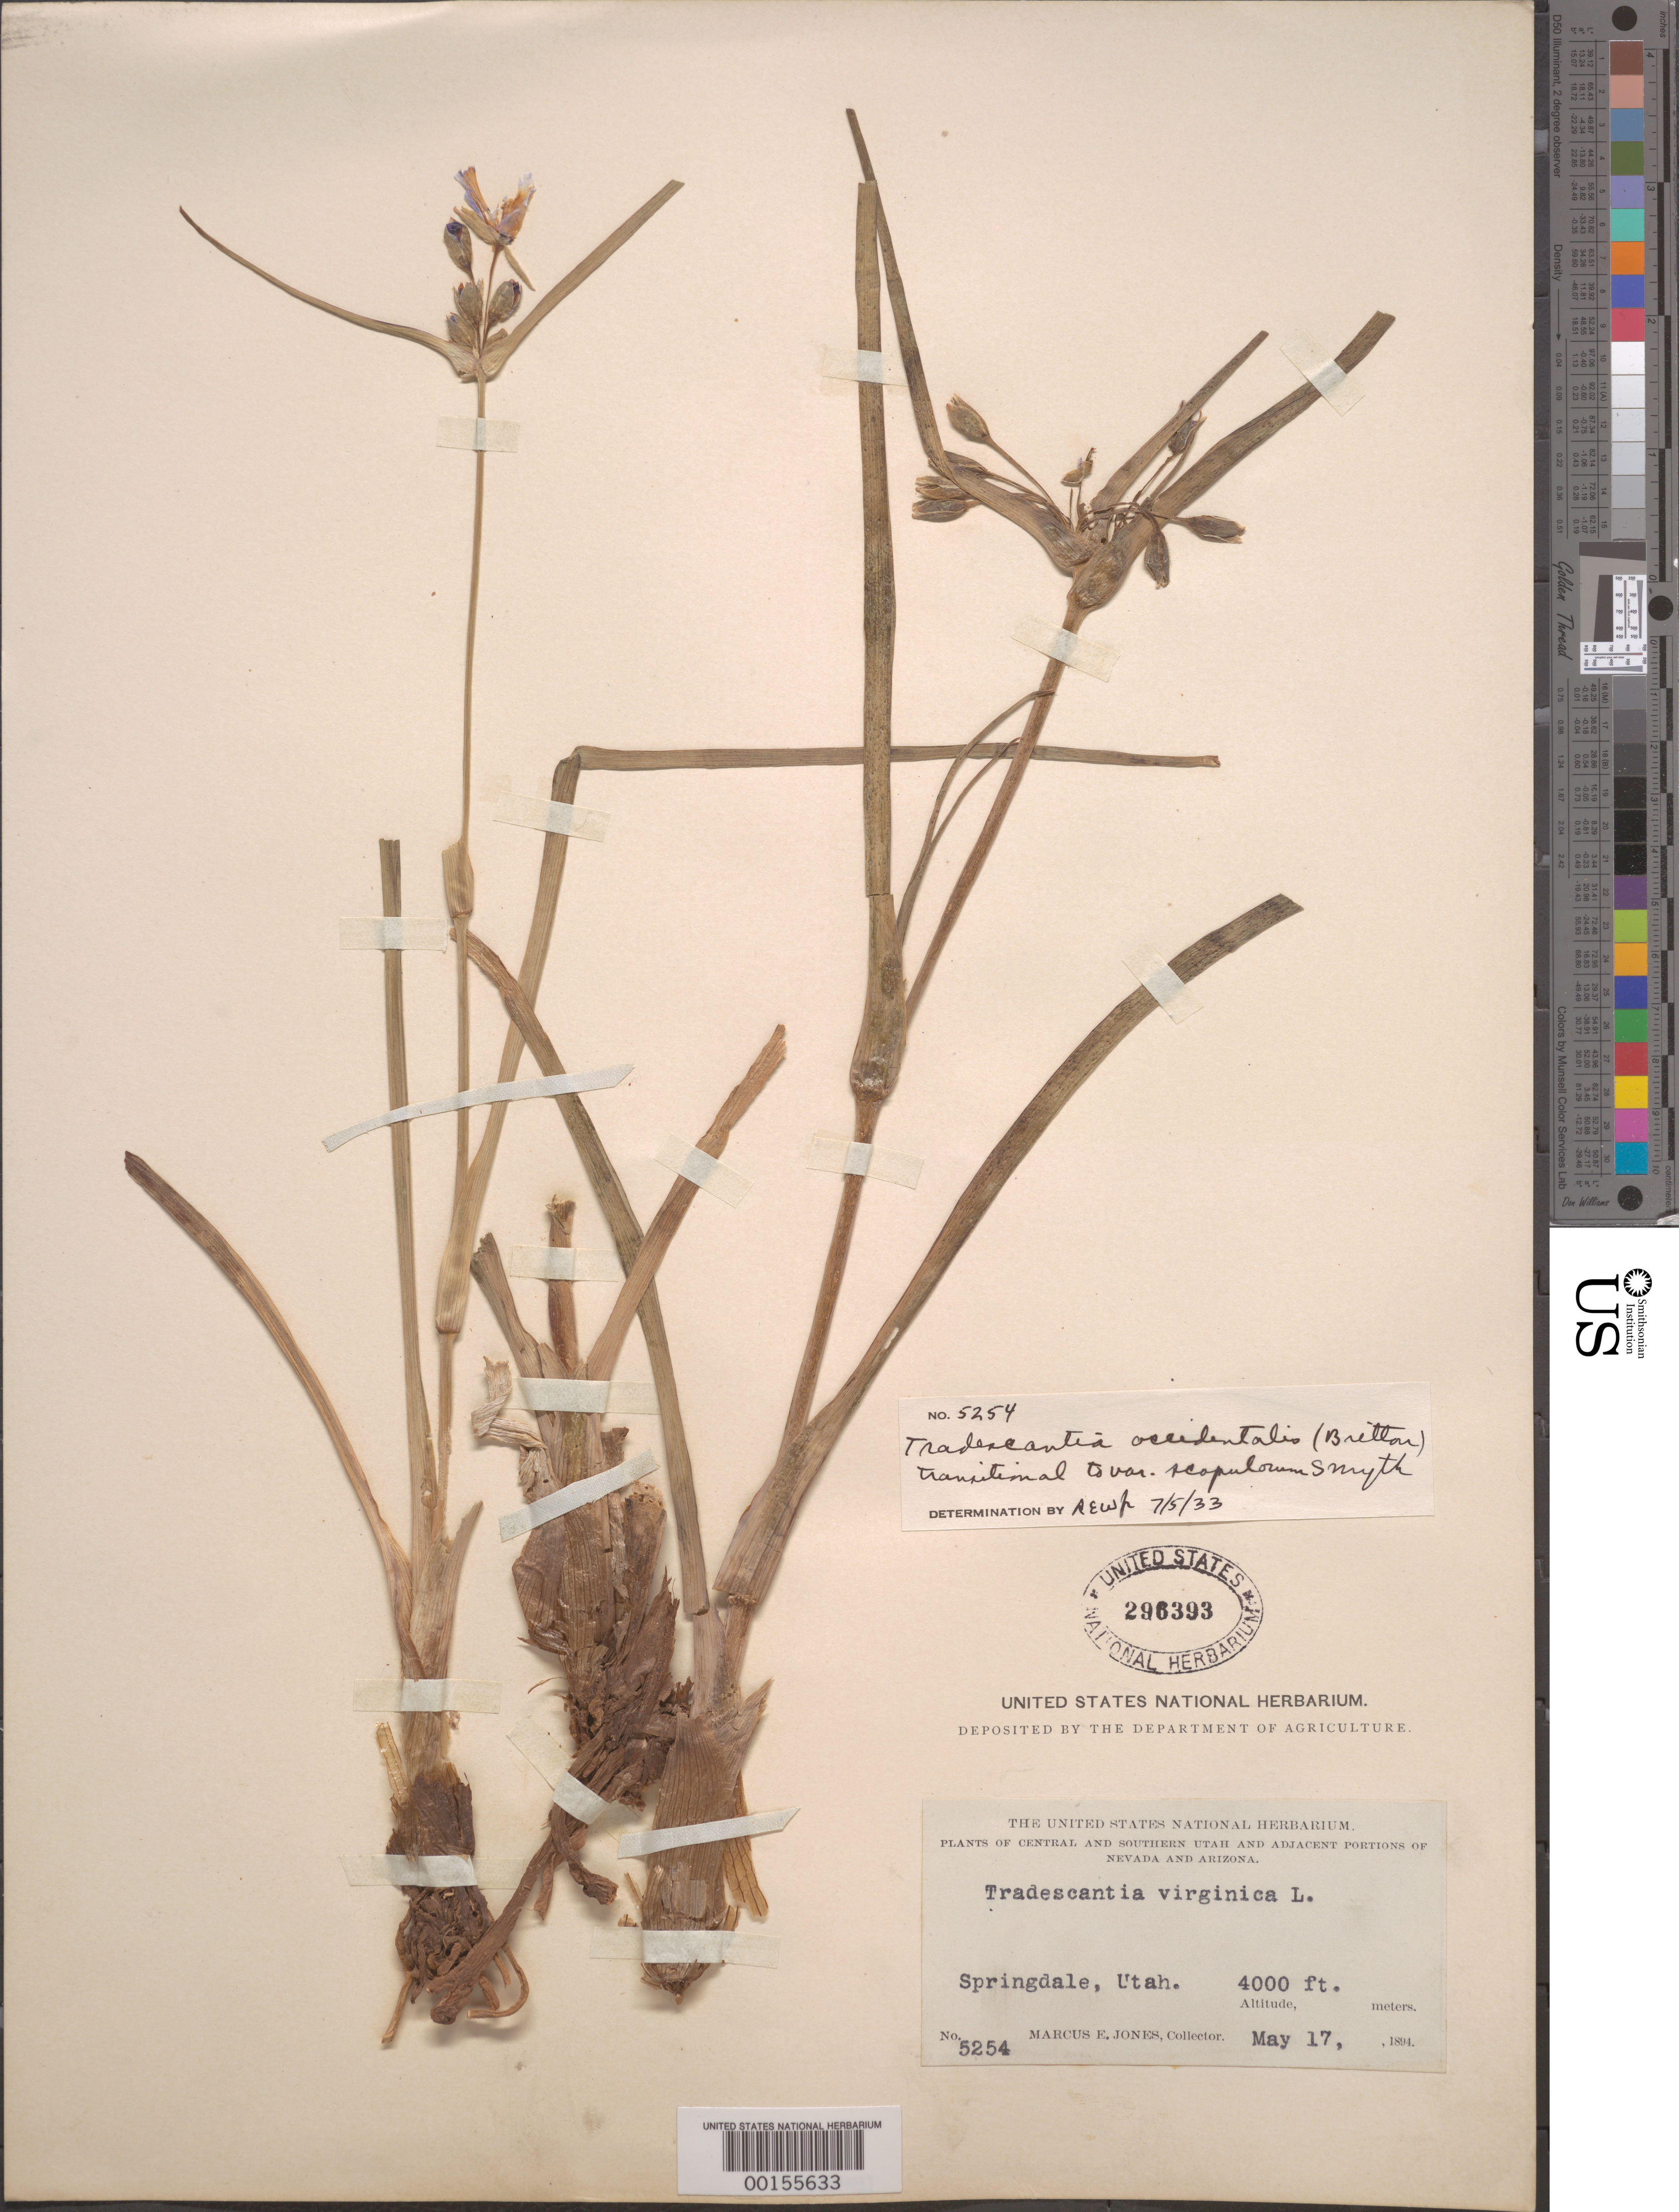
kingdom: Plantae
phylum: Tracheophyta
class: Liliopsida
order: Commelinales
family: Commelinaceae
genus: Tradescantia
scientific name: Tradescantia occidentalis var. scopulorum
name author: (Rose) E.S. Anderson & Woodson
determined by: Woodward, R. E.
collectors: M. E. Jones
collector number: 5254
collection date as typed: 17 May 1894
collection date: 1894-05-17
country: United States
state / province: Utah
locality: Springdale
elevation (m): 1220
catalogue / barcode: US 296393